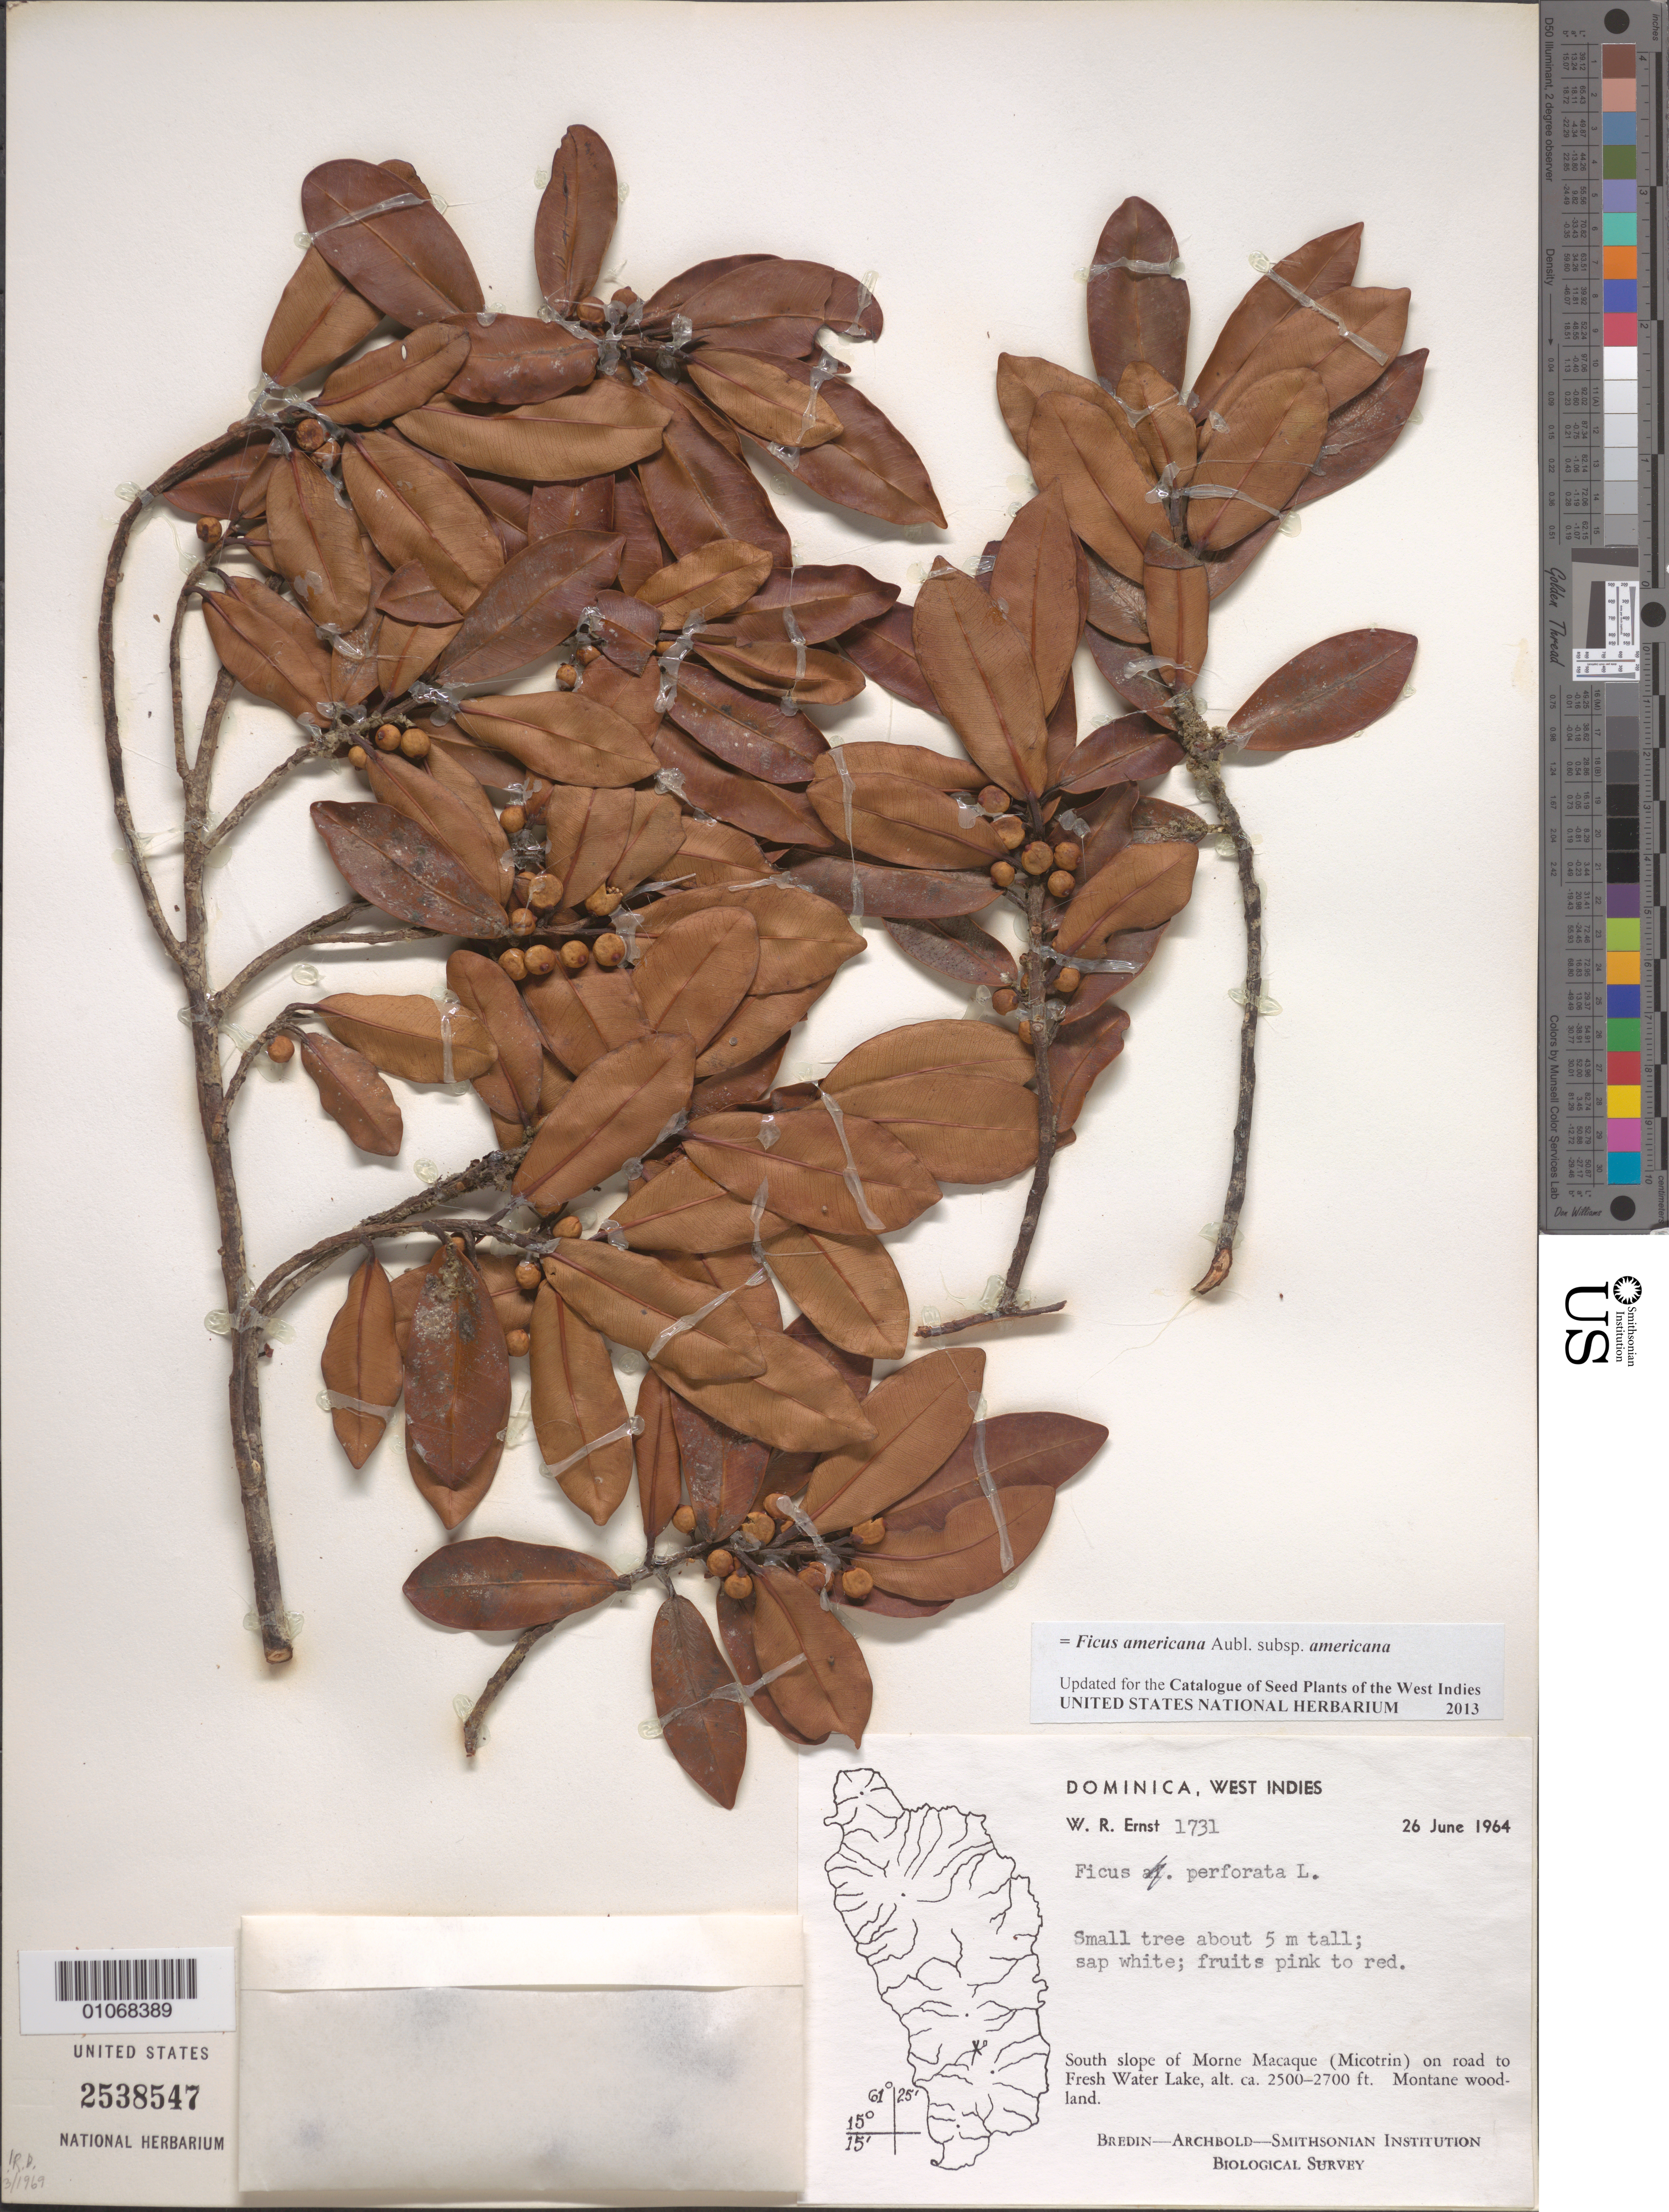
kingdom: Plantae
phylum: Tracheophyta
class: Magnoliopsida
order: Rosales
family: Moraceae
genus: Ficus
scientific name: Ficus americana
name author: Aubl.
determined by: Cardoso Pederneiras, L.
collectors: W. R. Ernst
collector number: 1731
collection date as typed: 26 Jun 1964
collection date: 1964-06-26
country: Dominica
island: Dominica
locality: South slope of Morne Macaque (Micotrin) on road to Fresh water lake.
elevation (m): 762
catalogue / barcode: US 2538547